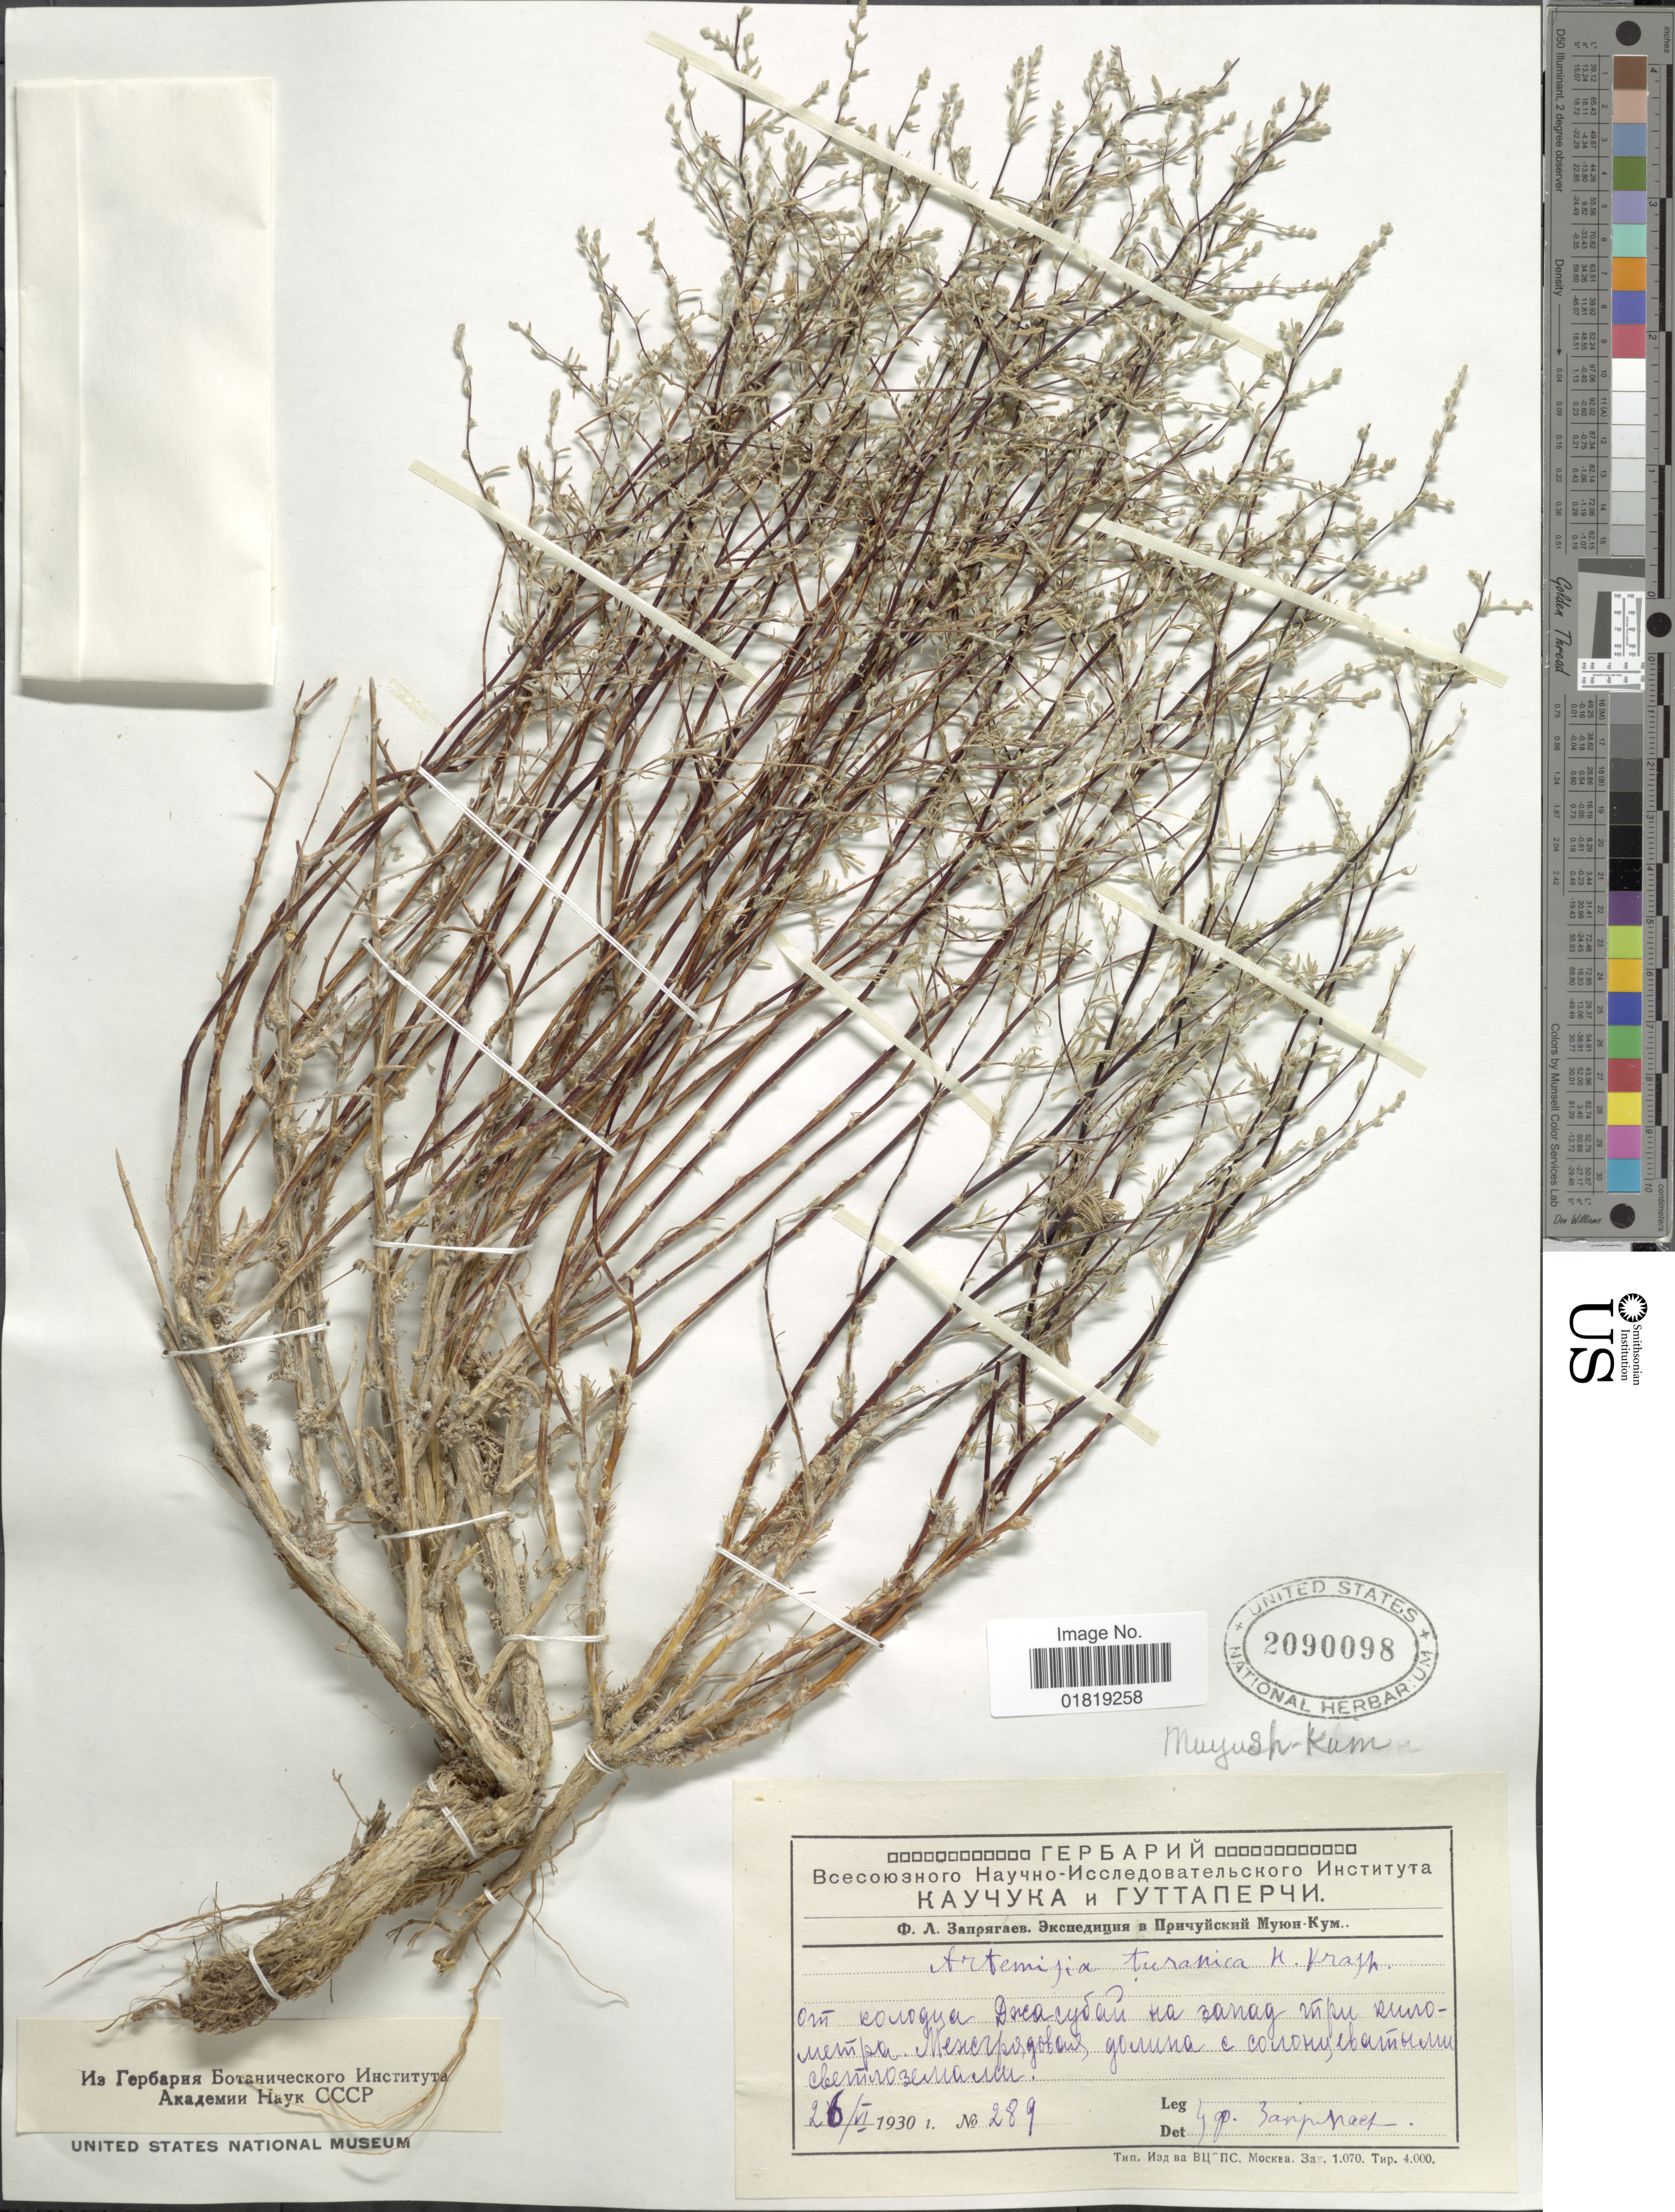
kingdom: Plantae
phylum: Tracheophyta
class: Magnoliopsida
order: Asterales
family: Asteraceae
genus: Artemisia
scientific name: Artemisia turanica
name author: Krasch.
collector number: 289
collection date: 1930-06-26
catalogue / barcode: US 2090098